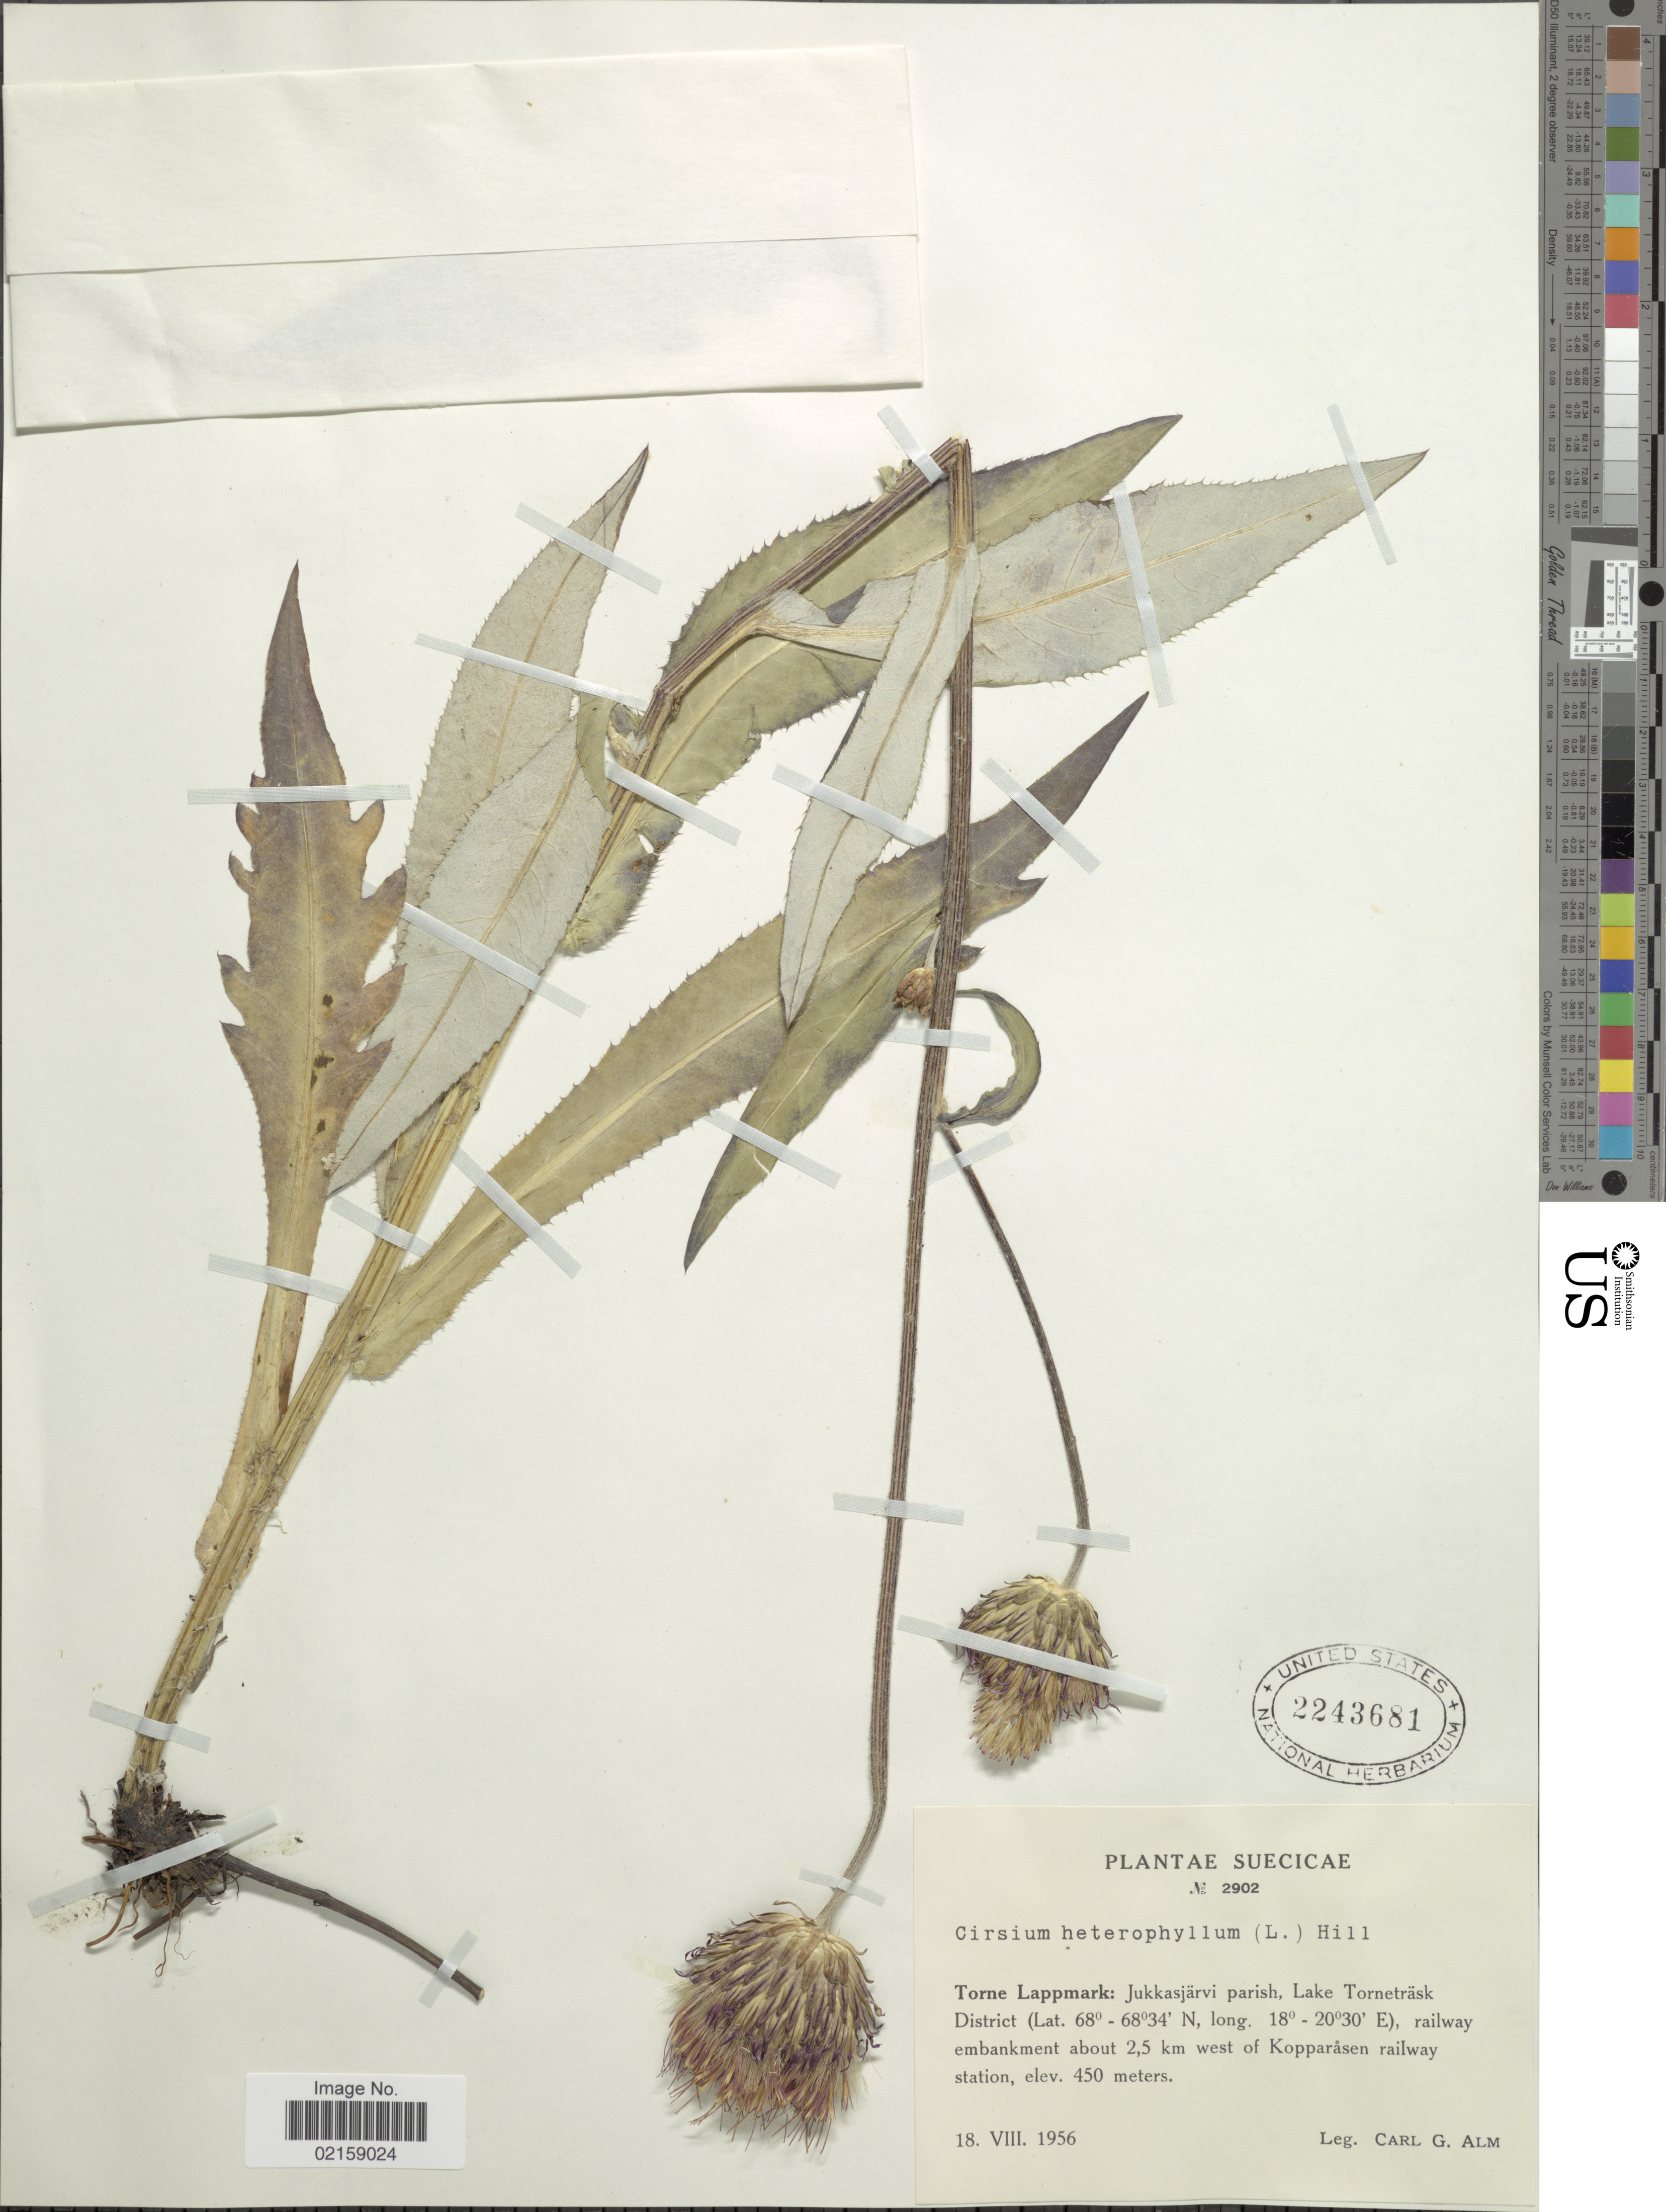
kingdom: Plantae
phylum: Tracheophyta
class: Magnoliopsida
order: Asterales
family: Asteraceae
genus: Cirsium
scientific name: Cirsium heterophyllum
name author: (L.) Hill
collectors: C. G. Alm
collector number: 2902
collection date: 1956-08-18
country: Sweden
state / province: Norrbotten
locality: Suecicae, Torne Lappmark: Jukkasjarvi parish, Lake Tornetrask District, railway embankment about 2,5 km west of Kopparasen railway station.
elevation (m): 450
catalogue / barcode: US 2243681